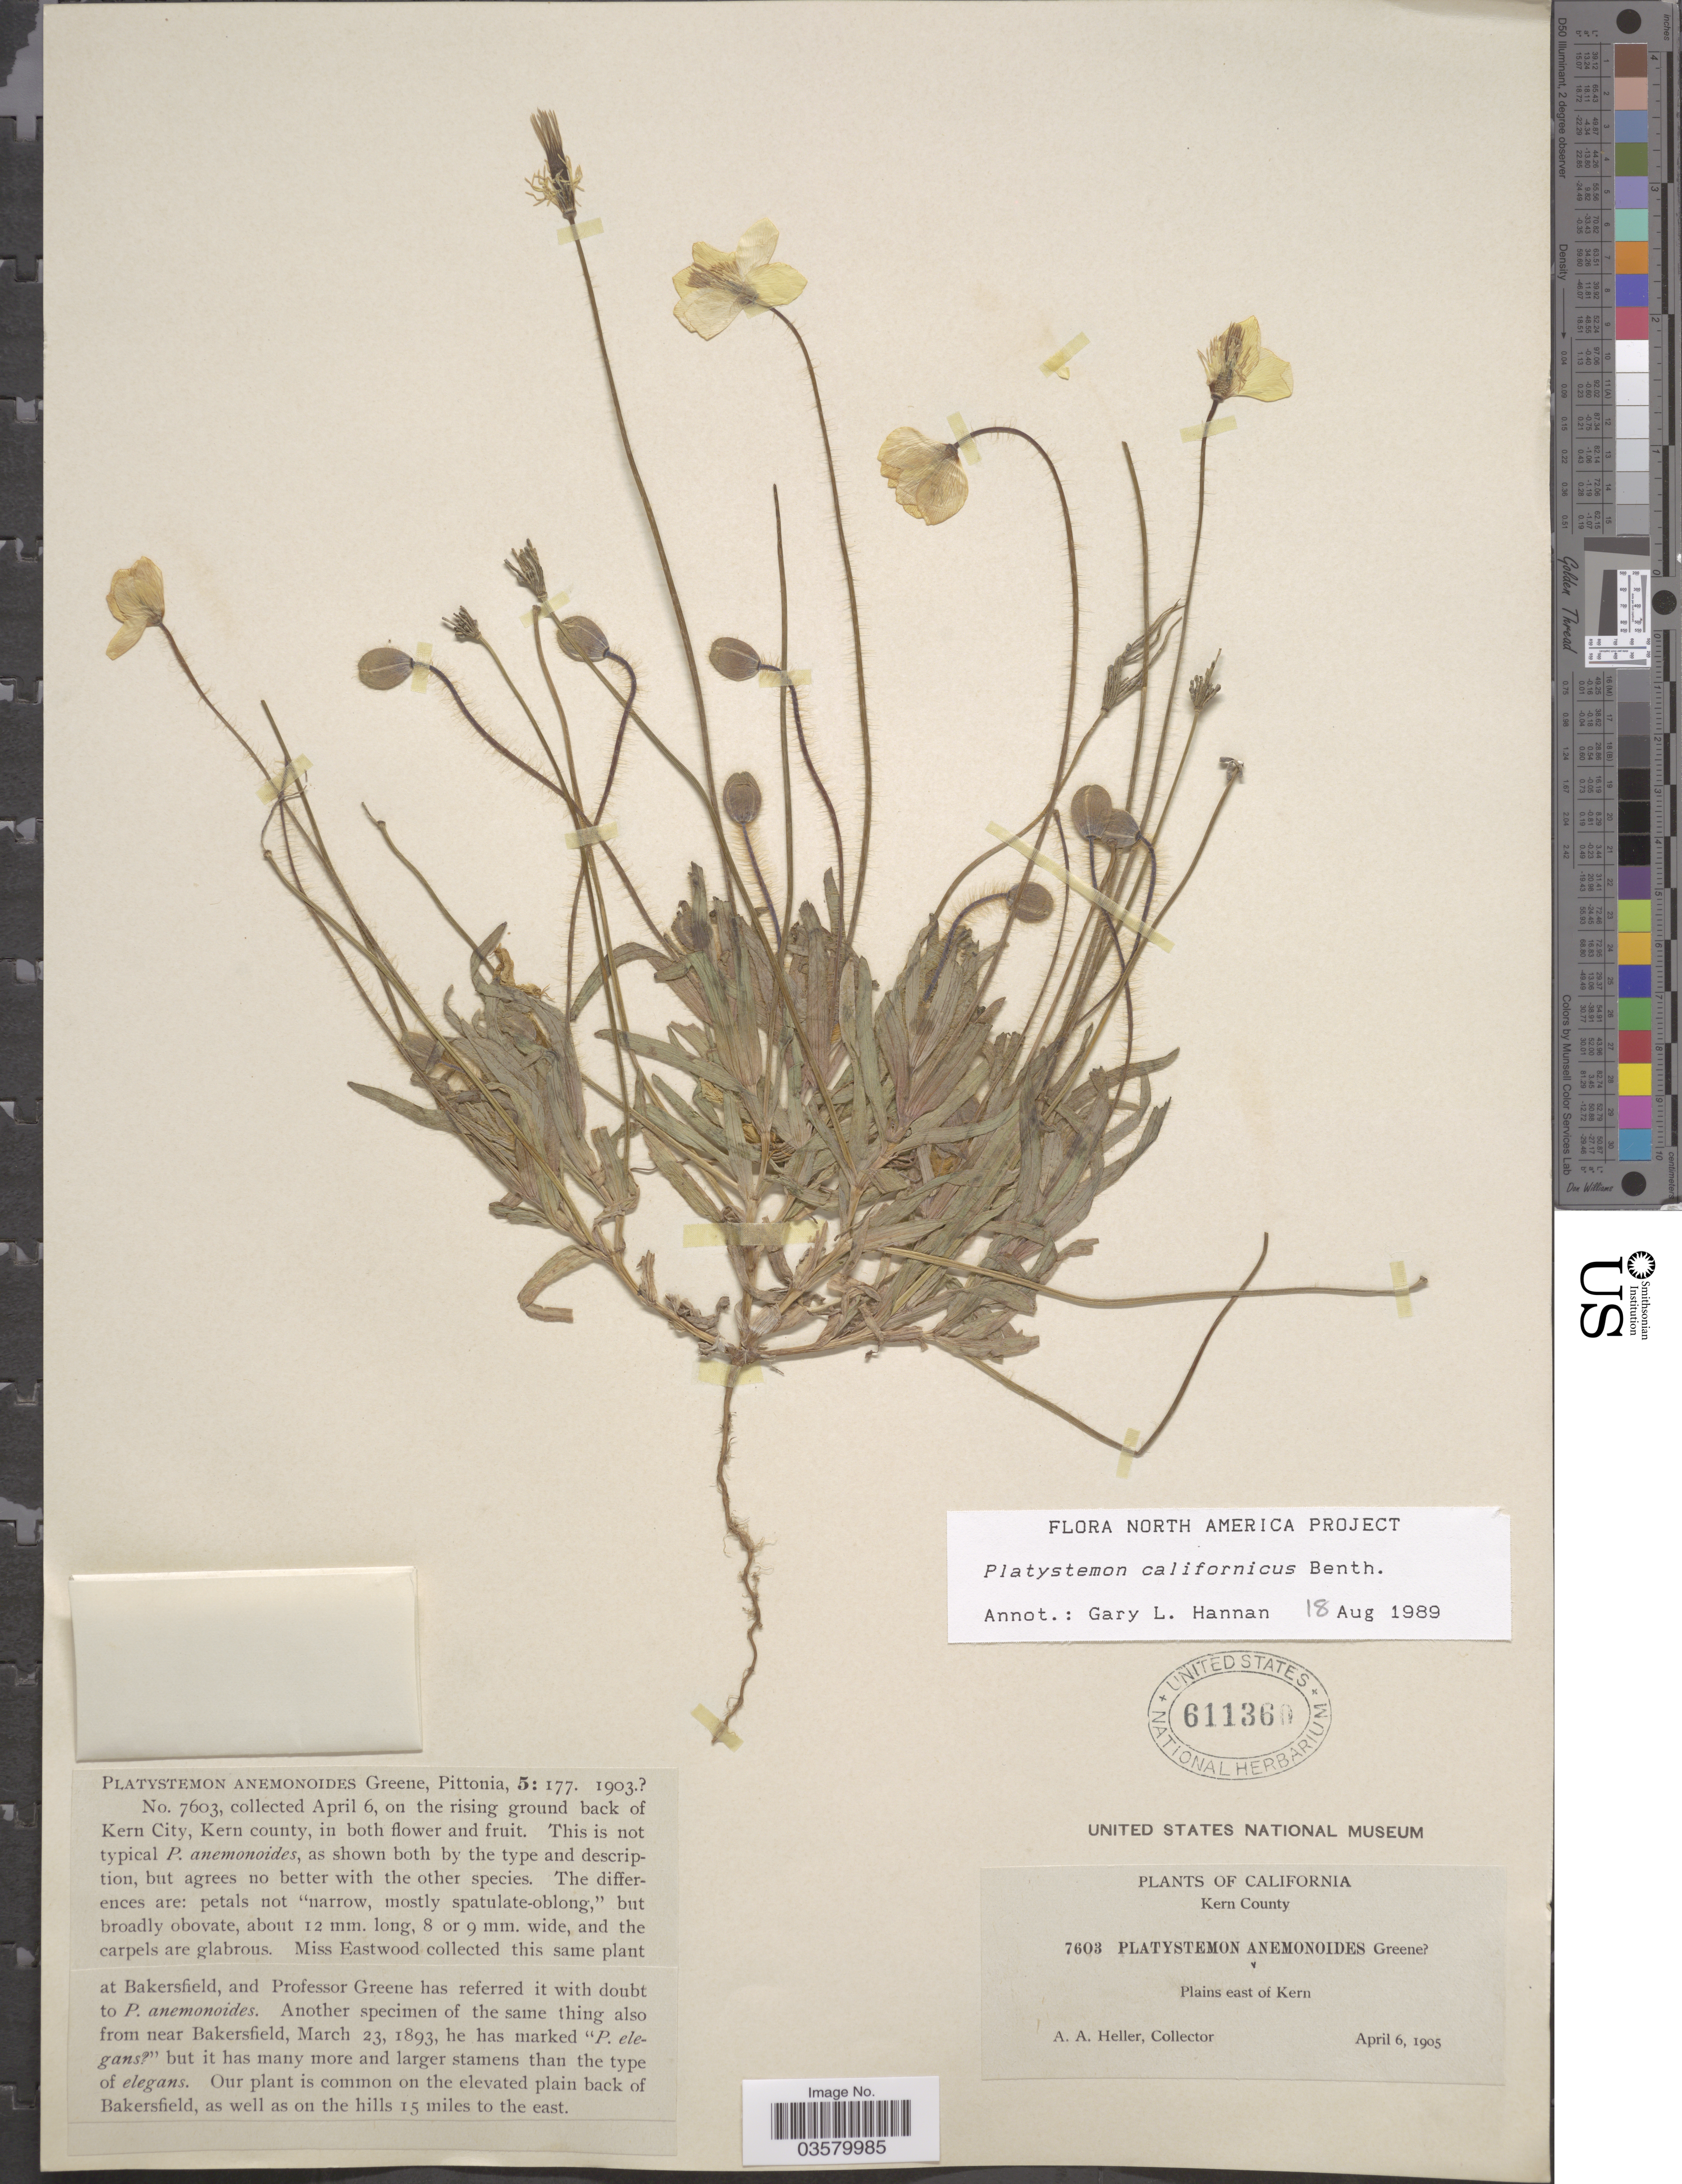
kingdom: Plantae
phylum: Tracheophyta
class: Magnoliopsida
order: Ranunculales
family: Papaveraceae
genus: Platystemon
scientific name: Platystemon californicus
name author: Benth.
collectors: A. A. Heller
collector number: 7603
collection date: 1905-04-06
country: United States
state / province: California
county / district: Kern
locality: Kern County, Plains east of Kern.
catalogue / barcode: US 611360